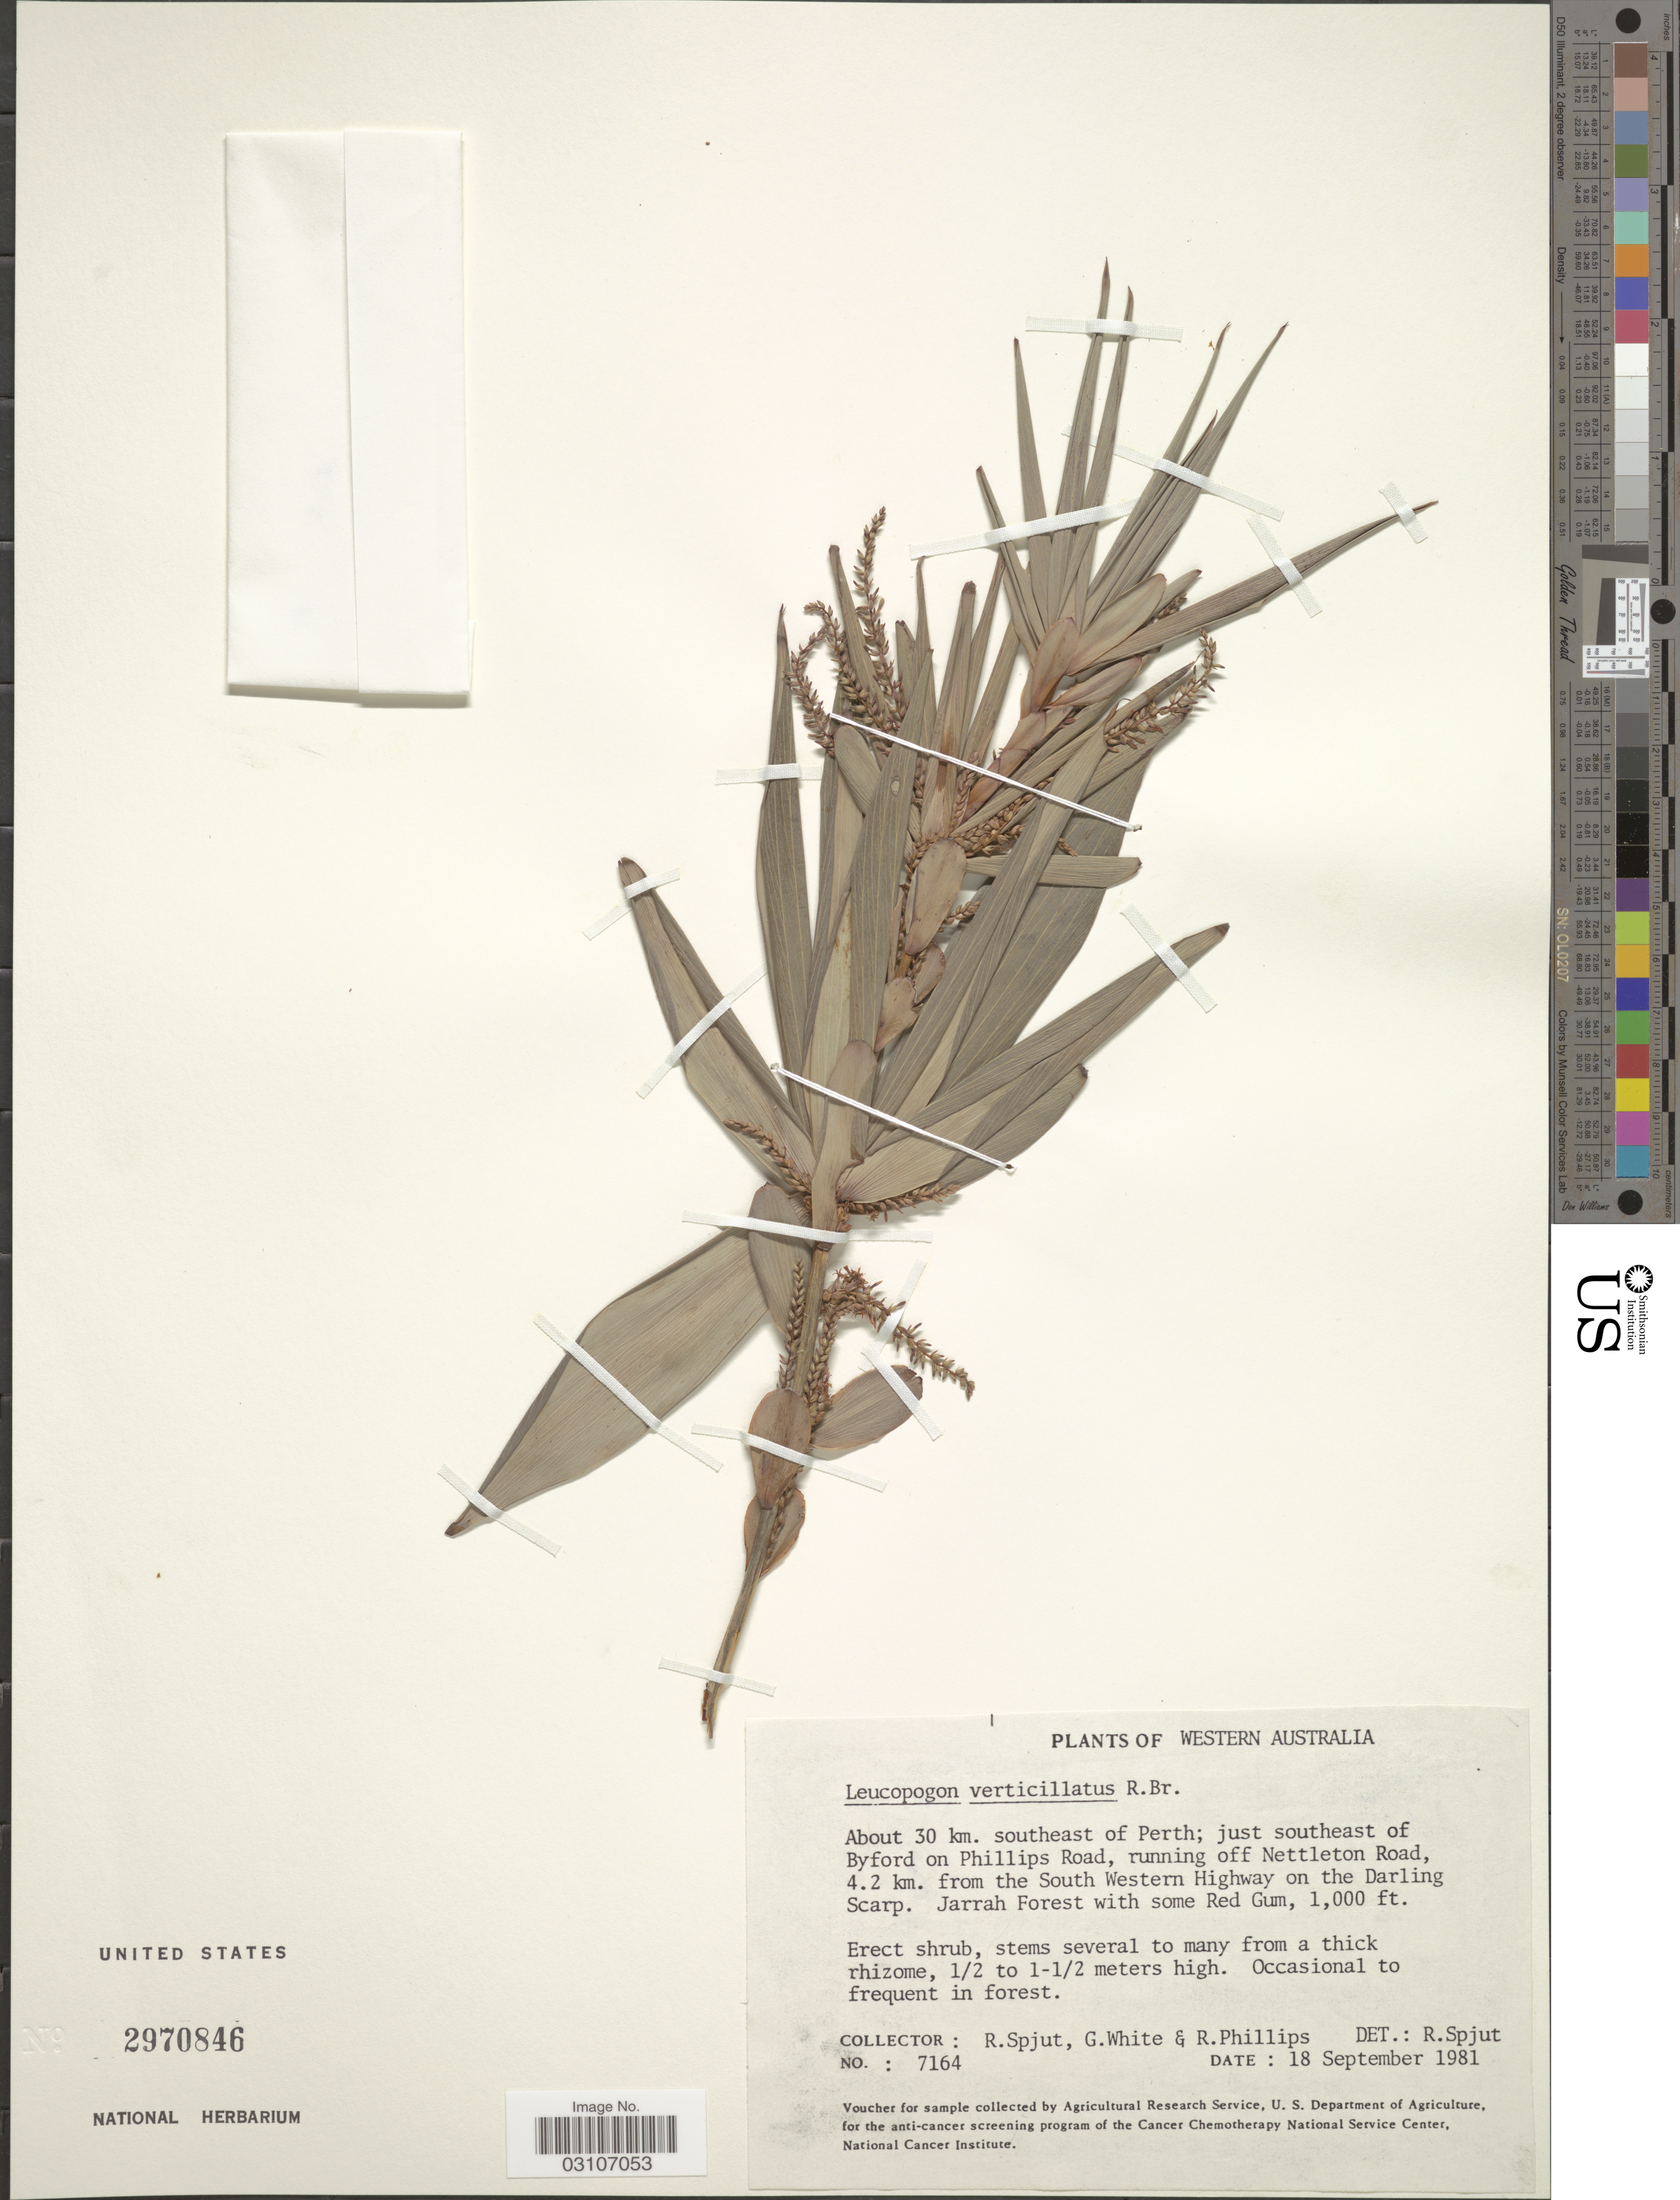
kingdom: Plantae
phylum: Tracheophyta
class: Magnoliopsida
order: Ericales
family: Ericaceae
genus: Leucopogon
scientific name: Leucopogon verticillatus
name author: R. Br.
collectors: R. Spjut, G. White & R. Phillips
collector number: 7164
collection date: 1981-09-18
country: Australia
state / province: Western Australia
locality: About 30 km. southeast of Perth; just southeast of Byford on Phillips Road, running off Nettleton Road, 4.2 km. from the South Western Highway on the Darling Scarp. Jarrah Forest with some Red Gum.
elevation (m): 305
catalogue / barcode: US 2970846